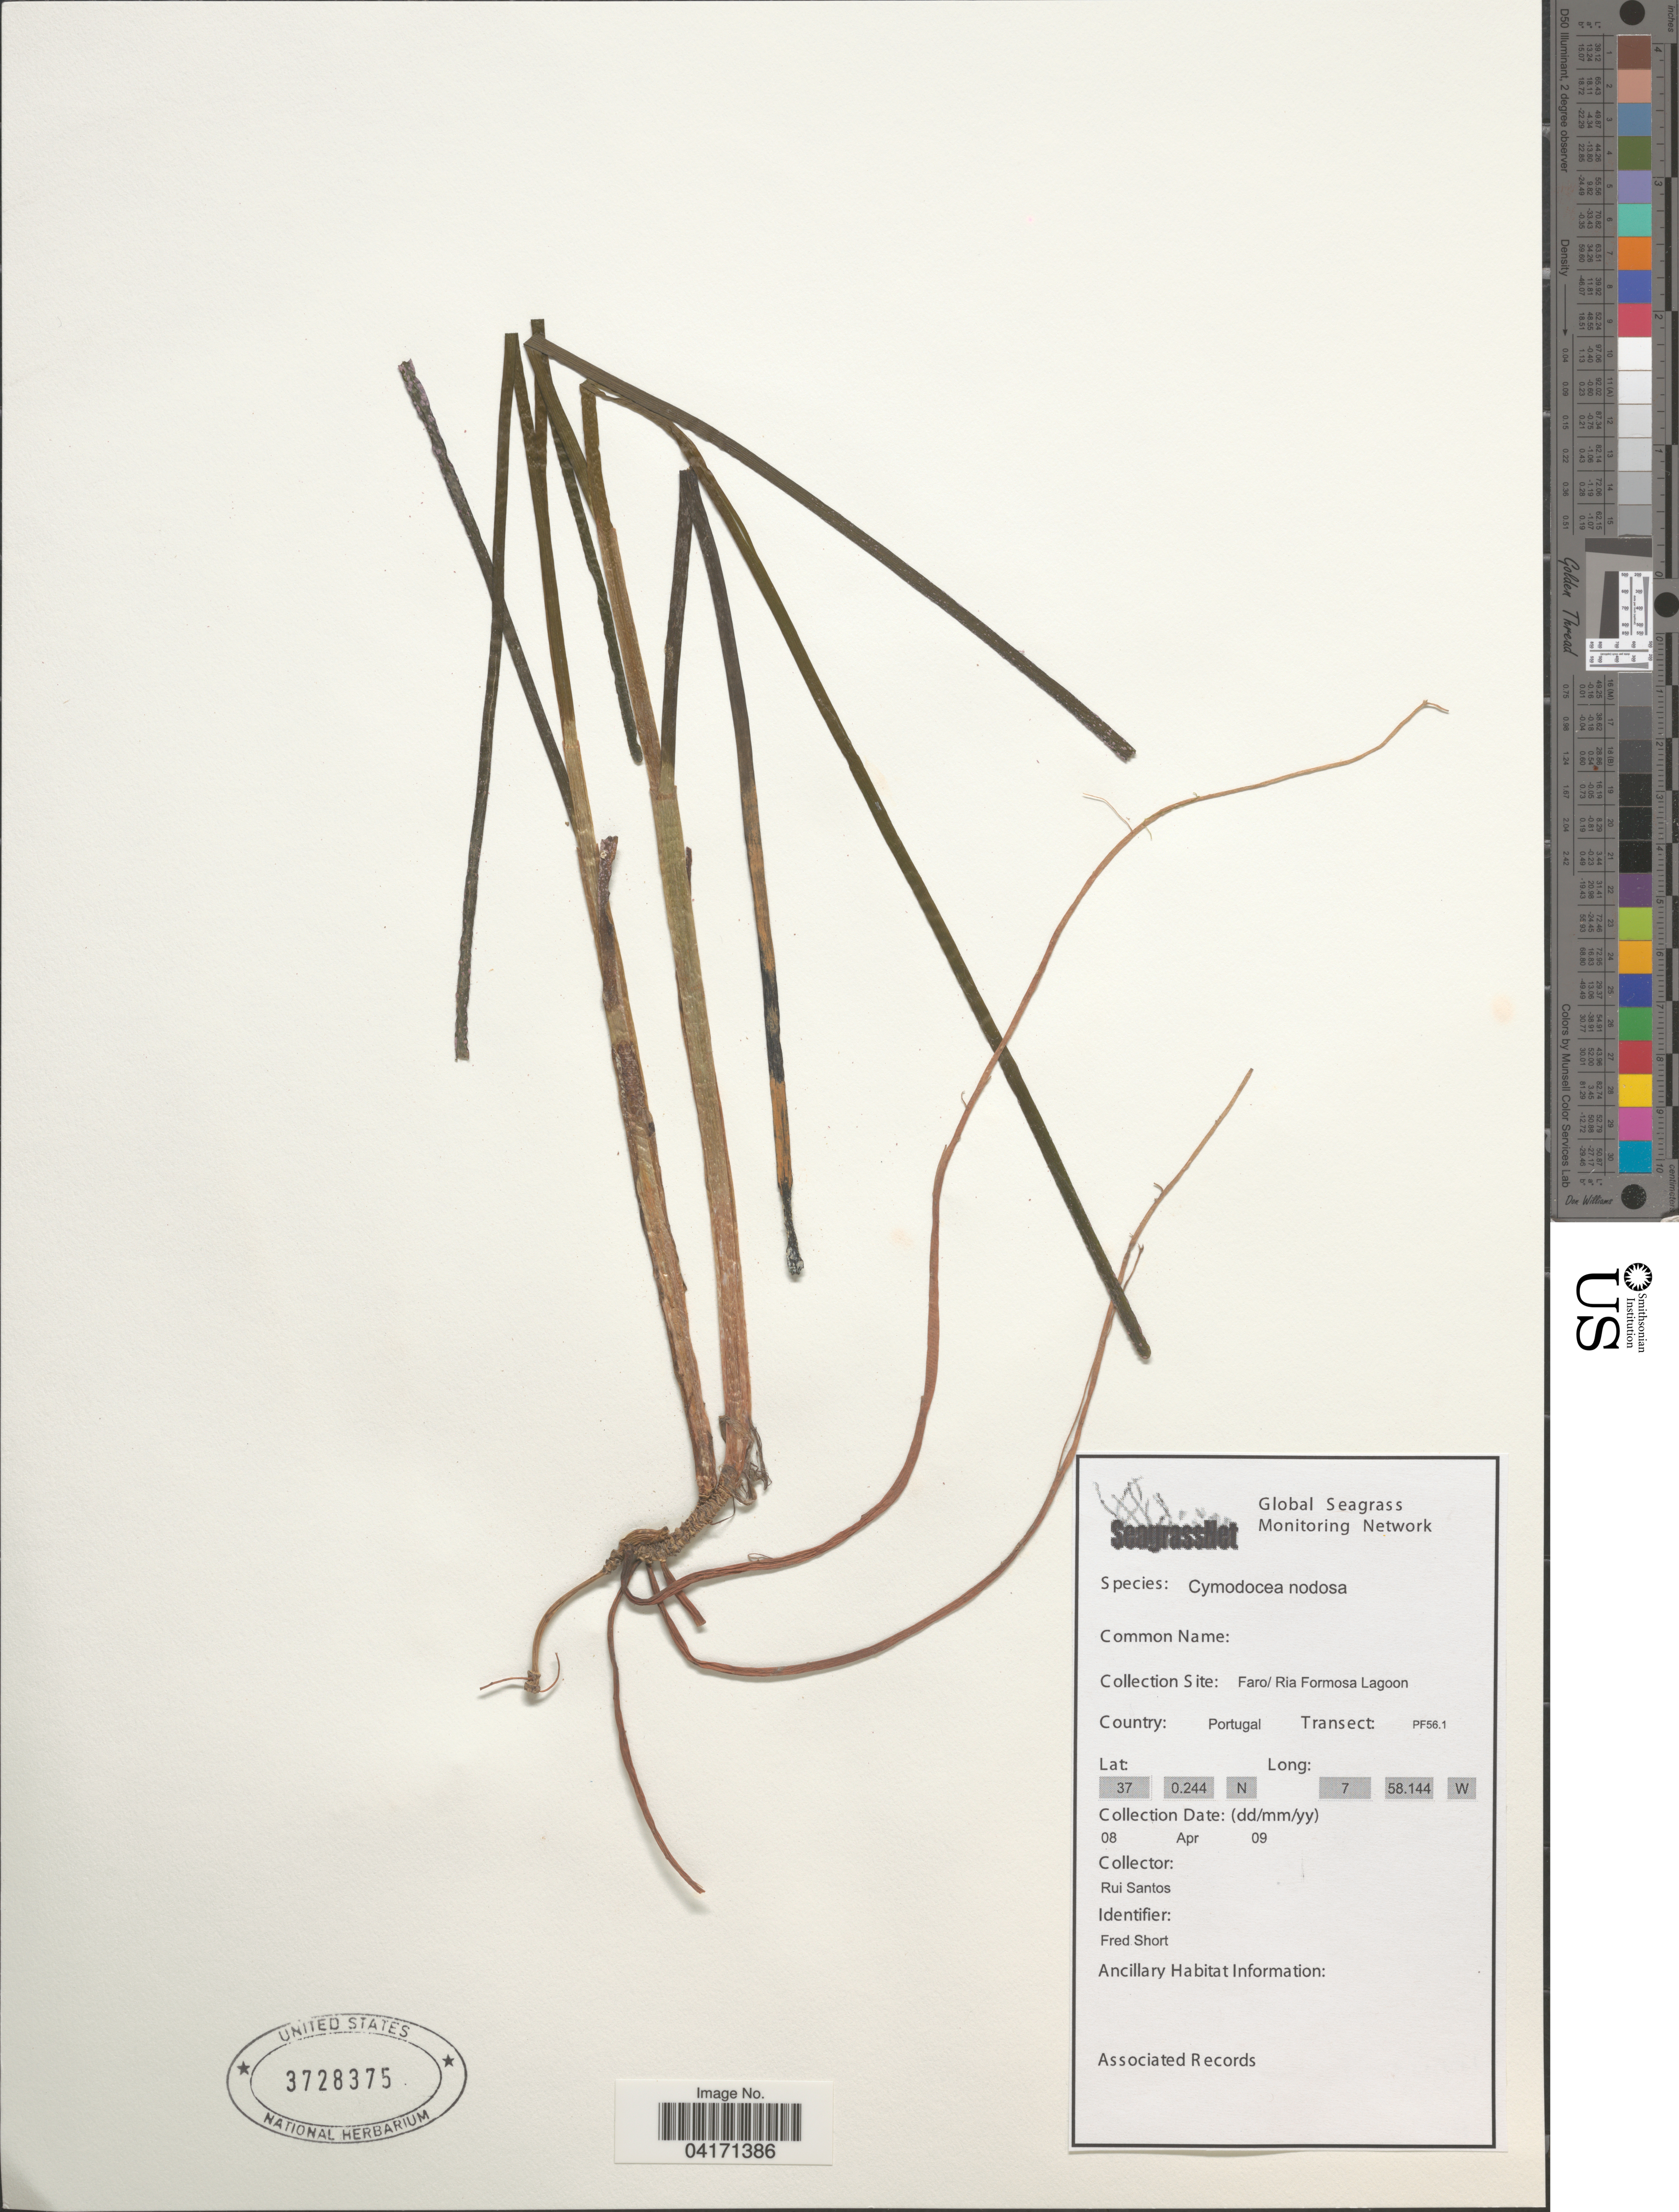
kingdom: Plantae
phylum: Tracheophyta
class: Liliopsida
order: Alismatales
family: Cymodoceaceae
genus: Cymodocea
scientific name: Cymodocea nodosa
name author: Asch.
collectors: R. Santos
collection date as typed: Transcribed d/m/y: 8/4/9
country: Portugal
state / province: Faro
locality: Ria Formosa Lagoon. Transect: PF56.1.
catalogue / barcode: US 3728375